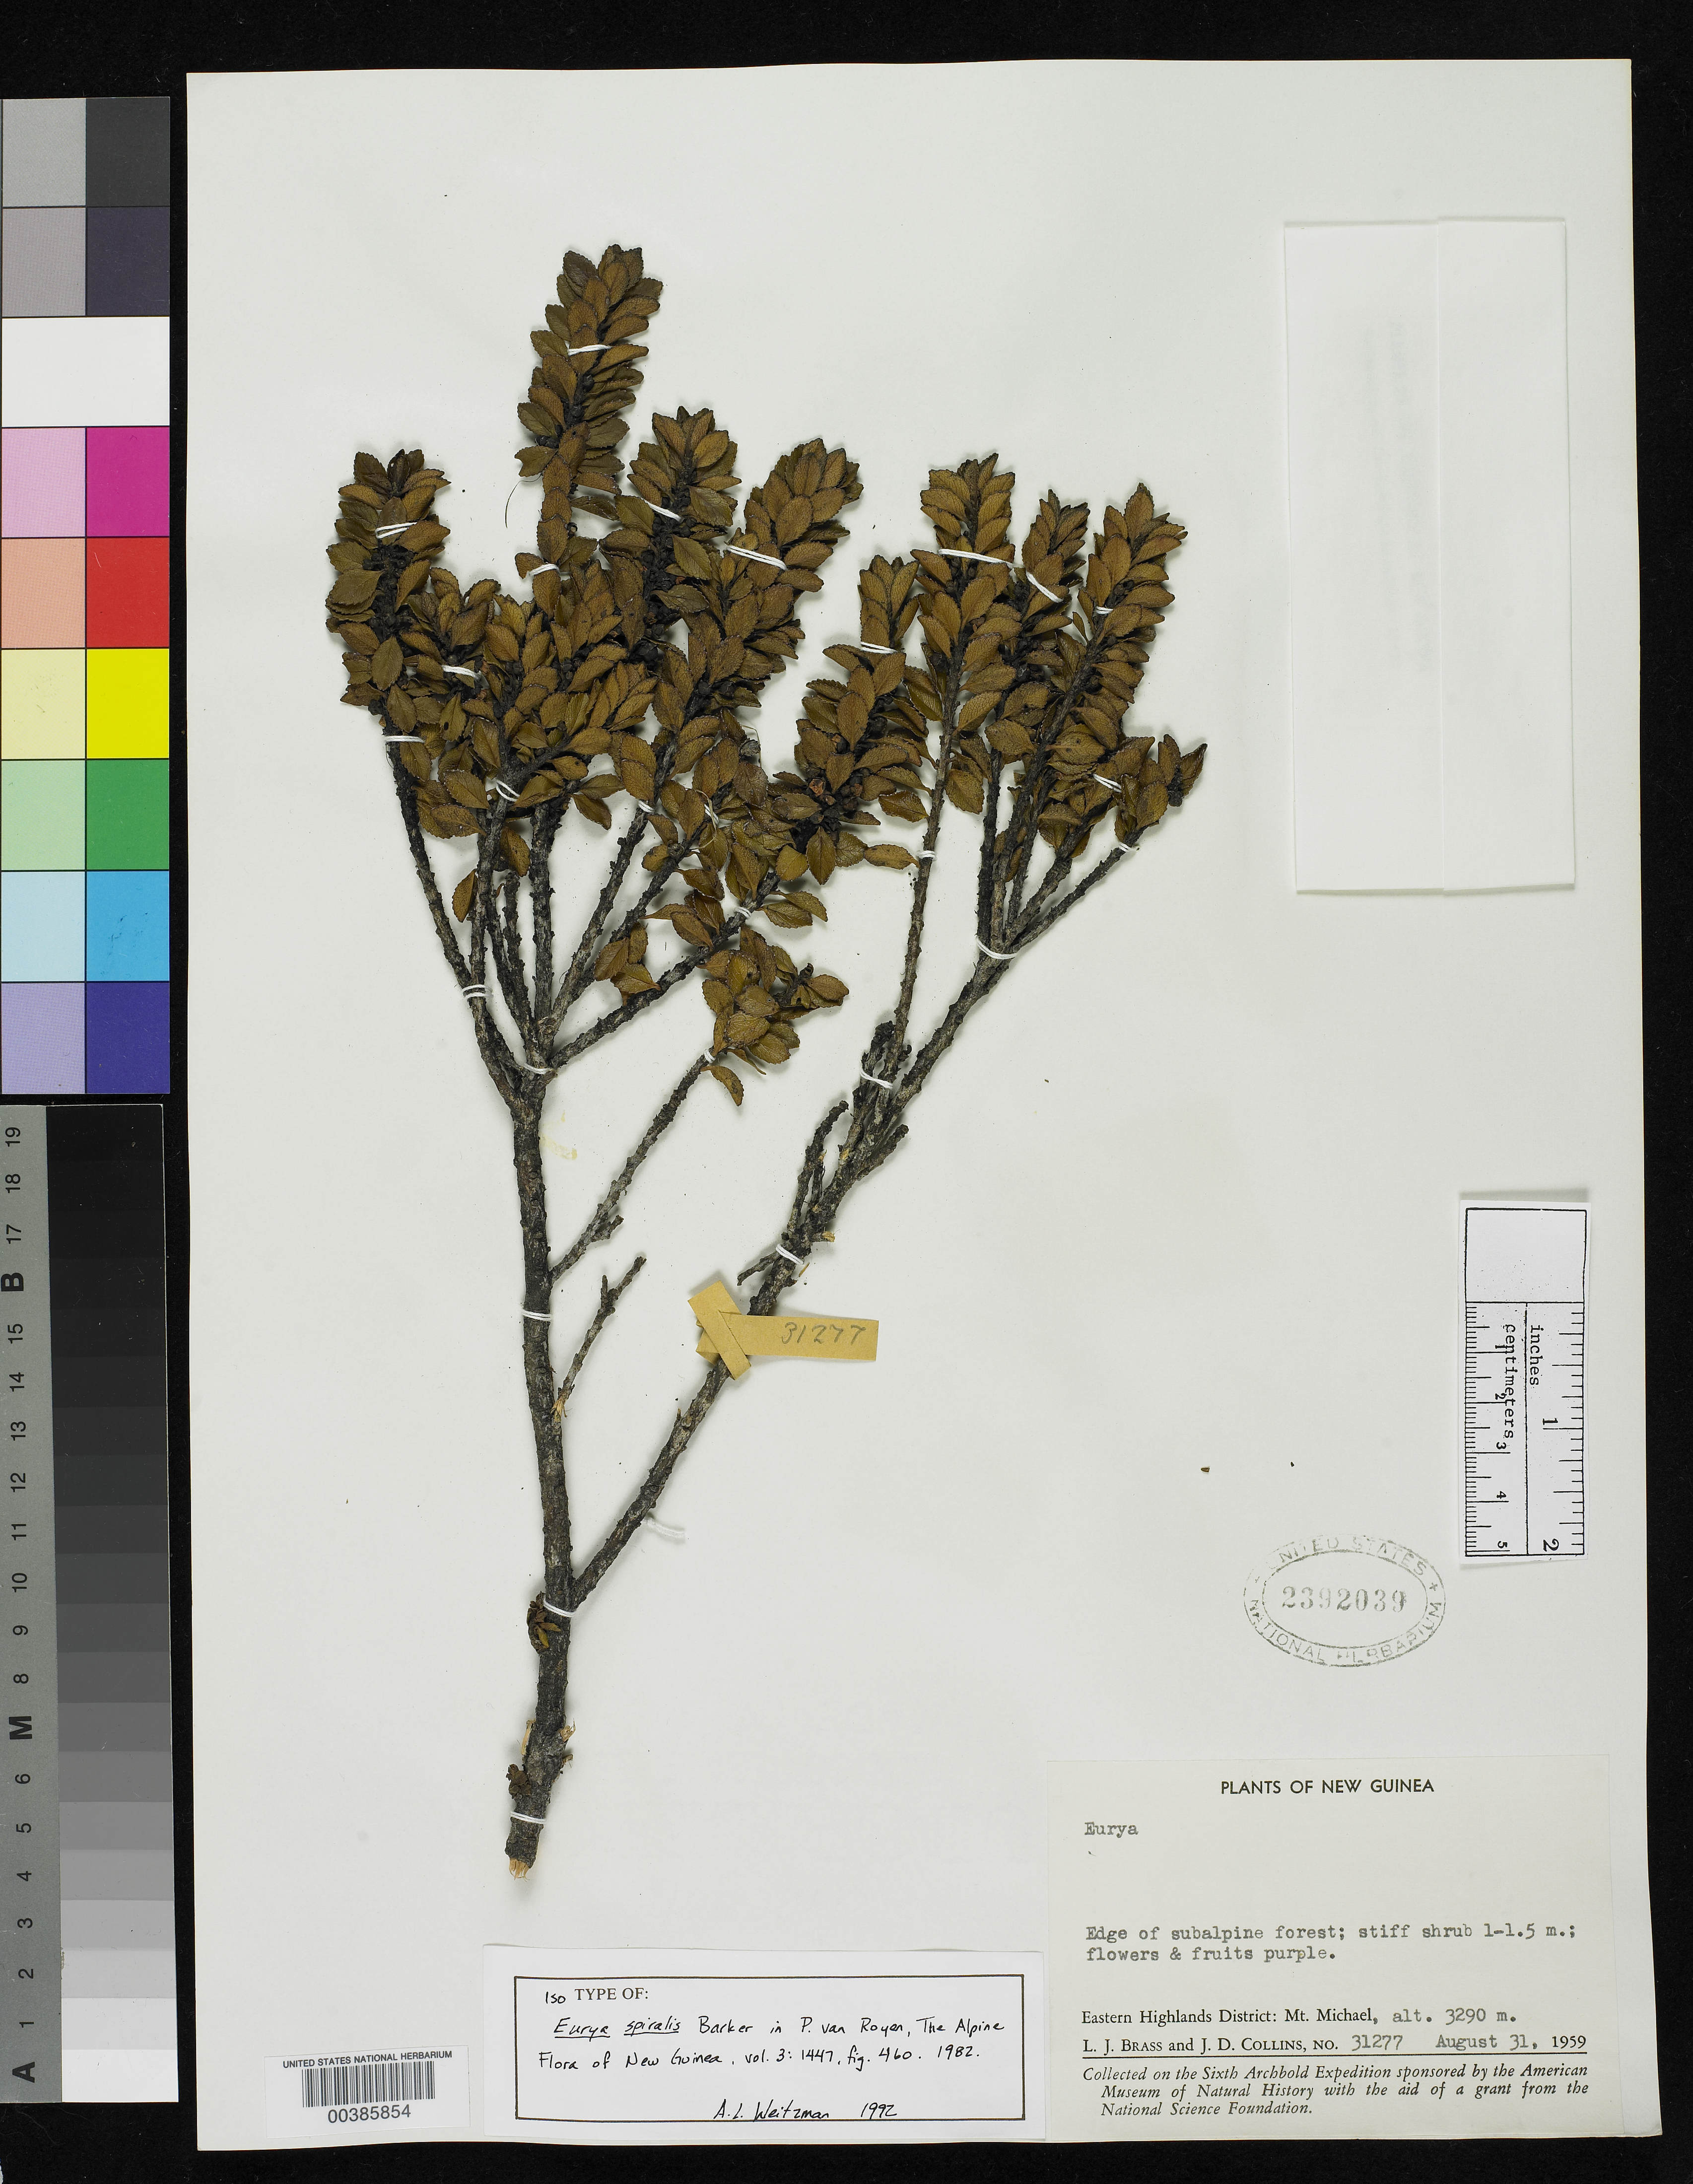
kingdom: Plantae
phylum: Tracheophyta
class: Magnoliopsida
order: Ericales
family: Pentaphylacaceae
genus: Eurya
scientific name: Eurya spiralis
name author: W.R. Barker in P. Royen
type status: Isotype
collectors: L. J. Brass & J. Collins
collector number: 31277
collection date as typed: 31 Aug 1959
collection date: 1959-08-31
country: Papua New Guinea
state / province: Eastern Highlands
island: New Guinea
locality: Mt. Michael.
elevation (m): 3290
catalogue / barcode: US 2392039